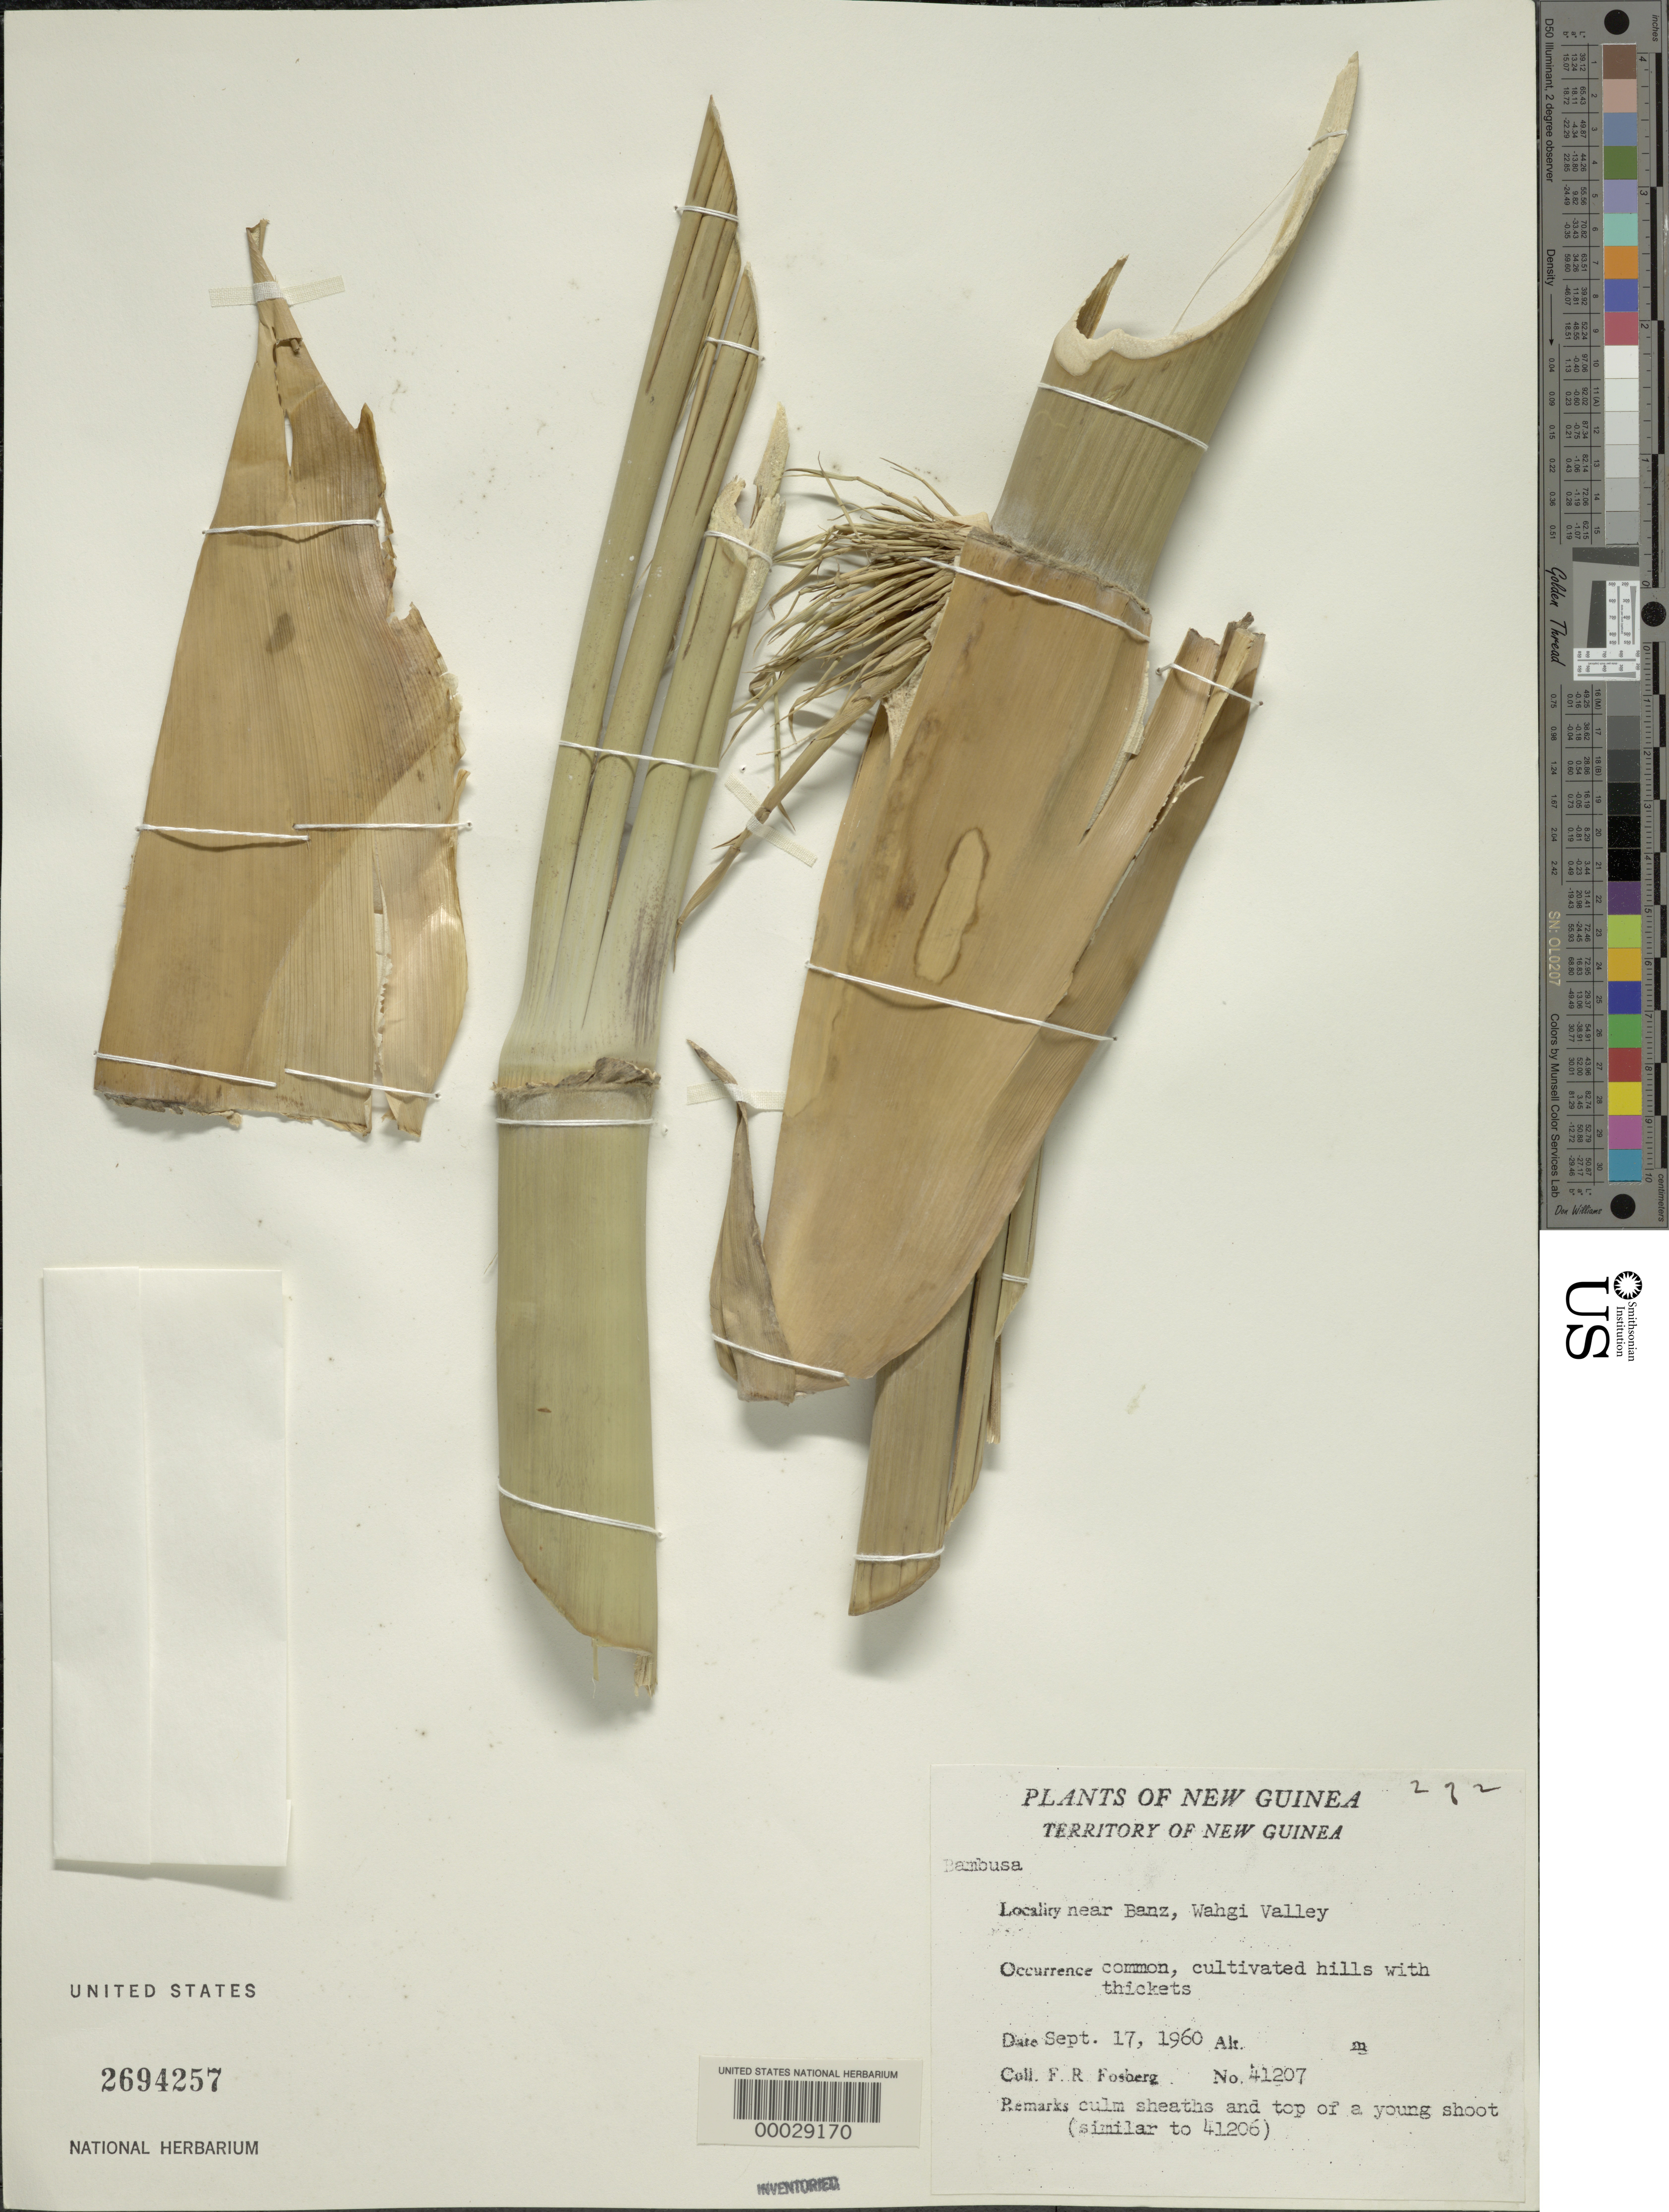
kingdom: Plantae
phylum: Tracheophyta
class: Liliopsida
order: Poales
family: Poaceae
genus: Nastus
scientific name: Nastus elatus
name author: Holttum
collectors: F. R. Fosberg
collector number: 41207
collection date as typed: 17 Sep 1960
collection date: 1960-09-17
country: Papua New Guinea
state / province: Western Highlands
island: New Guinea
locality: Banz, wahgi valley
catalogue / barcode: US 2694257